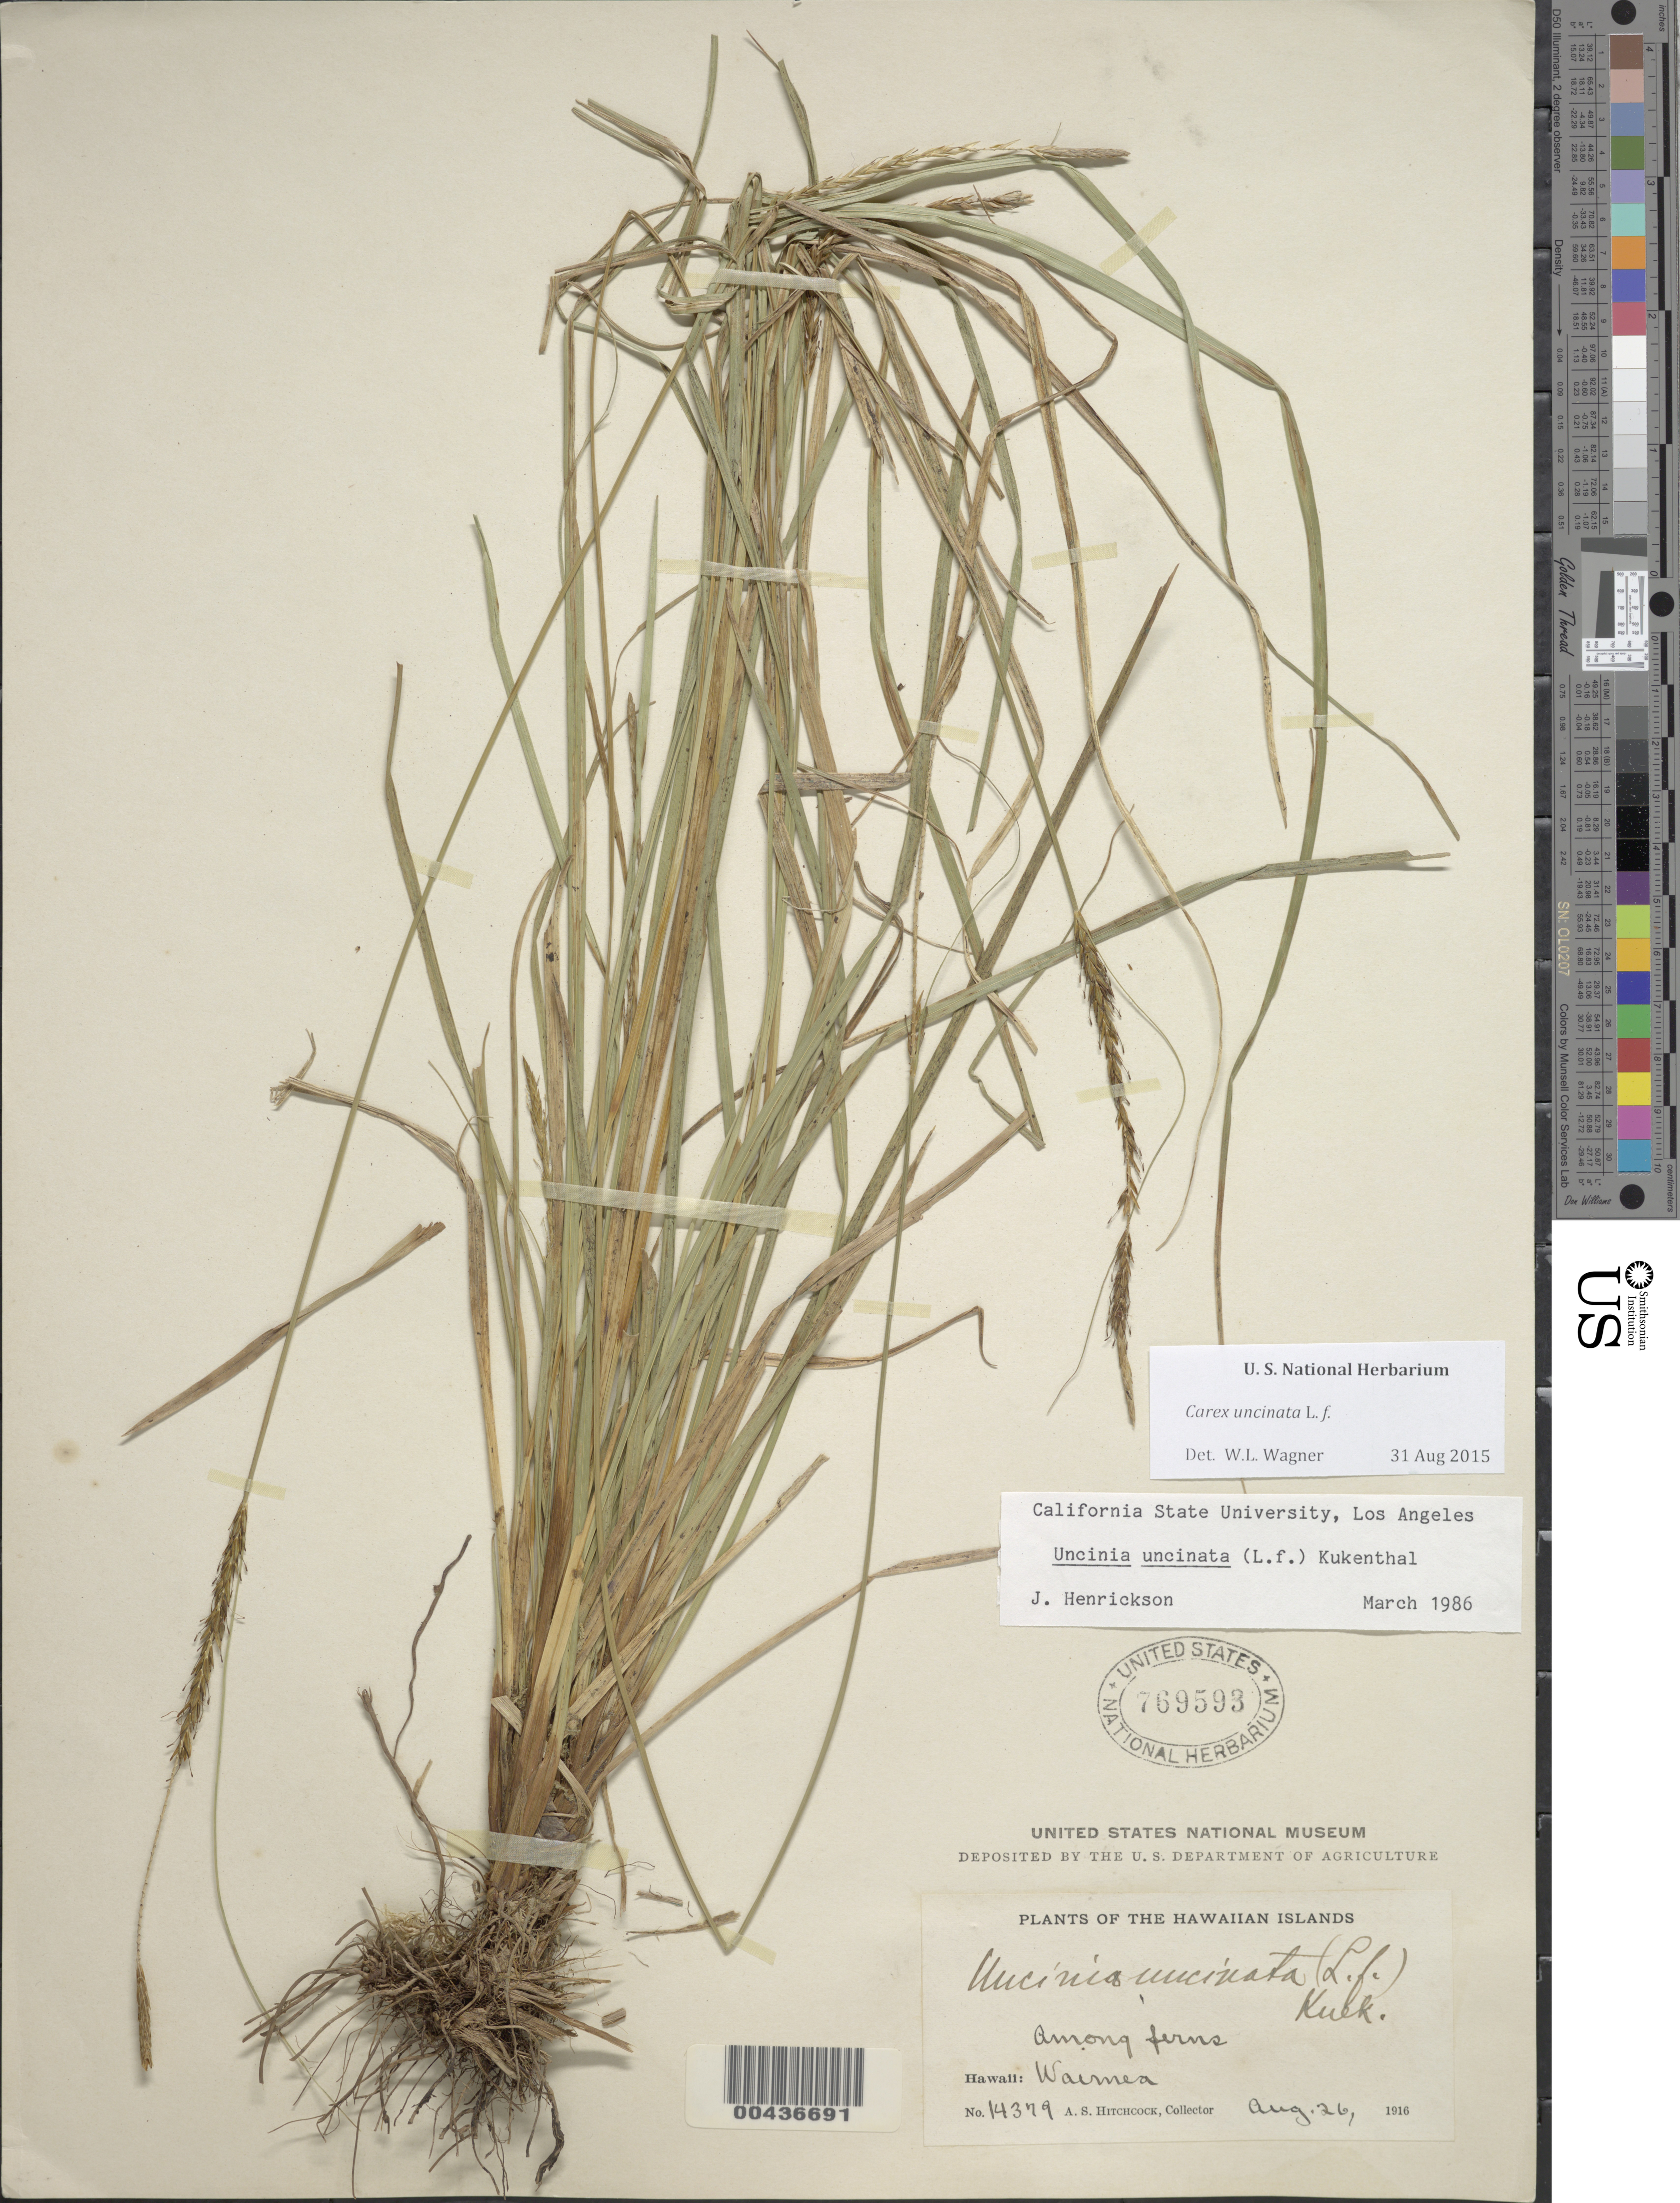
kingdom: Plantae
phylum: Tracheophyta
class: Liliopsida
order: Poales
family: Cyperaceae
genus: Carex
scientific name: Carex uncinata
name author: L. f.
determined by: Wagner, W. L., (BOT), Smithsonian Institution - National Museum of Natural History (UNITED STATES)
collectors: A. S. Hitchcock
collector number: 14379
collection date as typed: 26 Aug 1916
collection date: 1916-08-26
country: United States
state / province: Hawaii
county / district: Hawaii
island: Hawaii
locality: Waimea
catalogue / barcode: US 769593